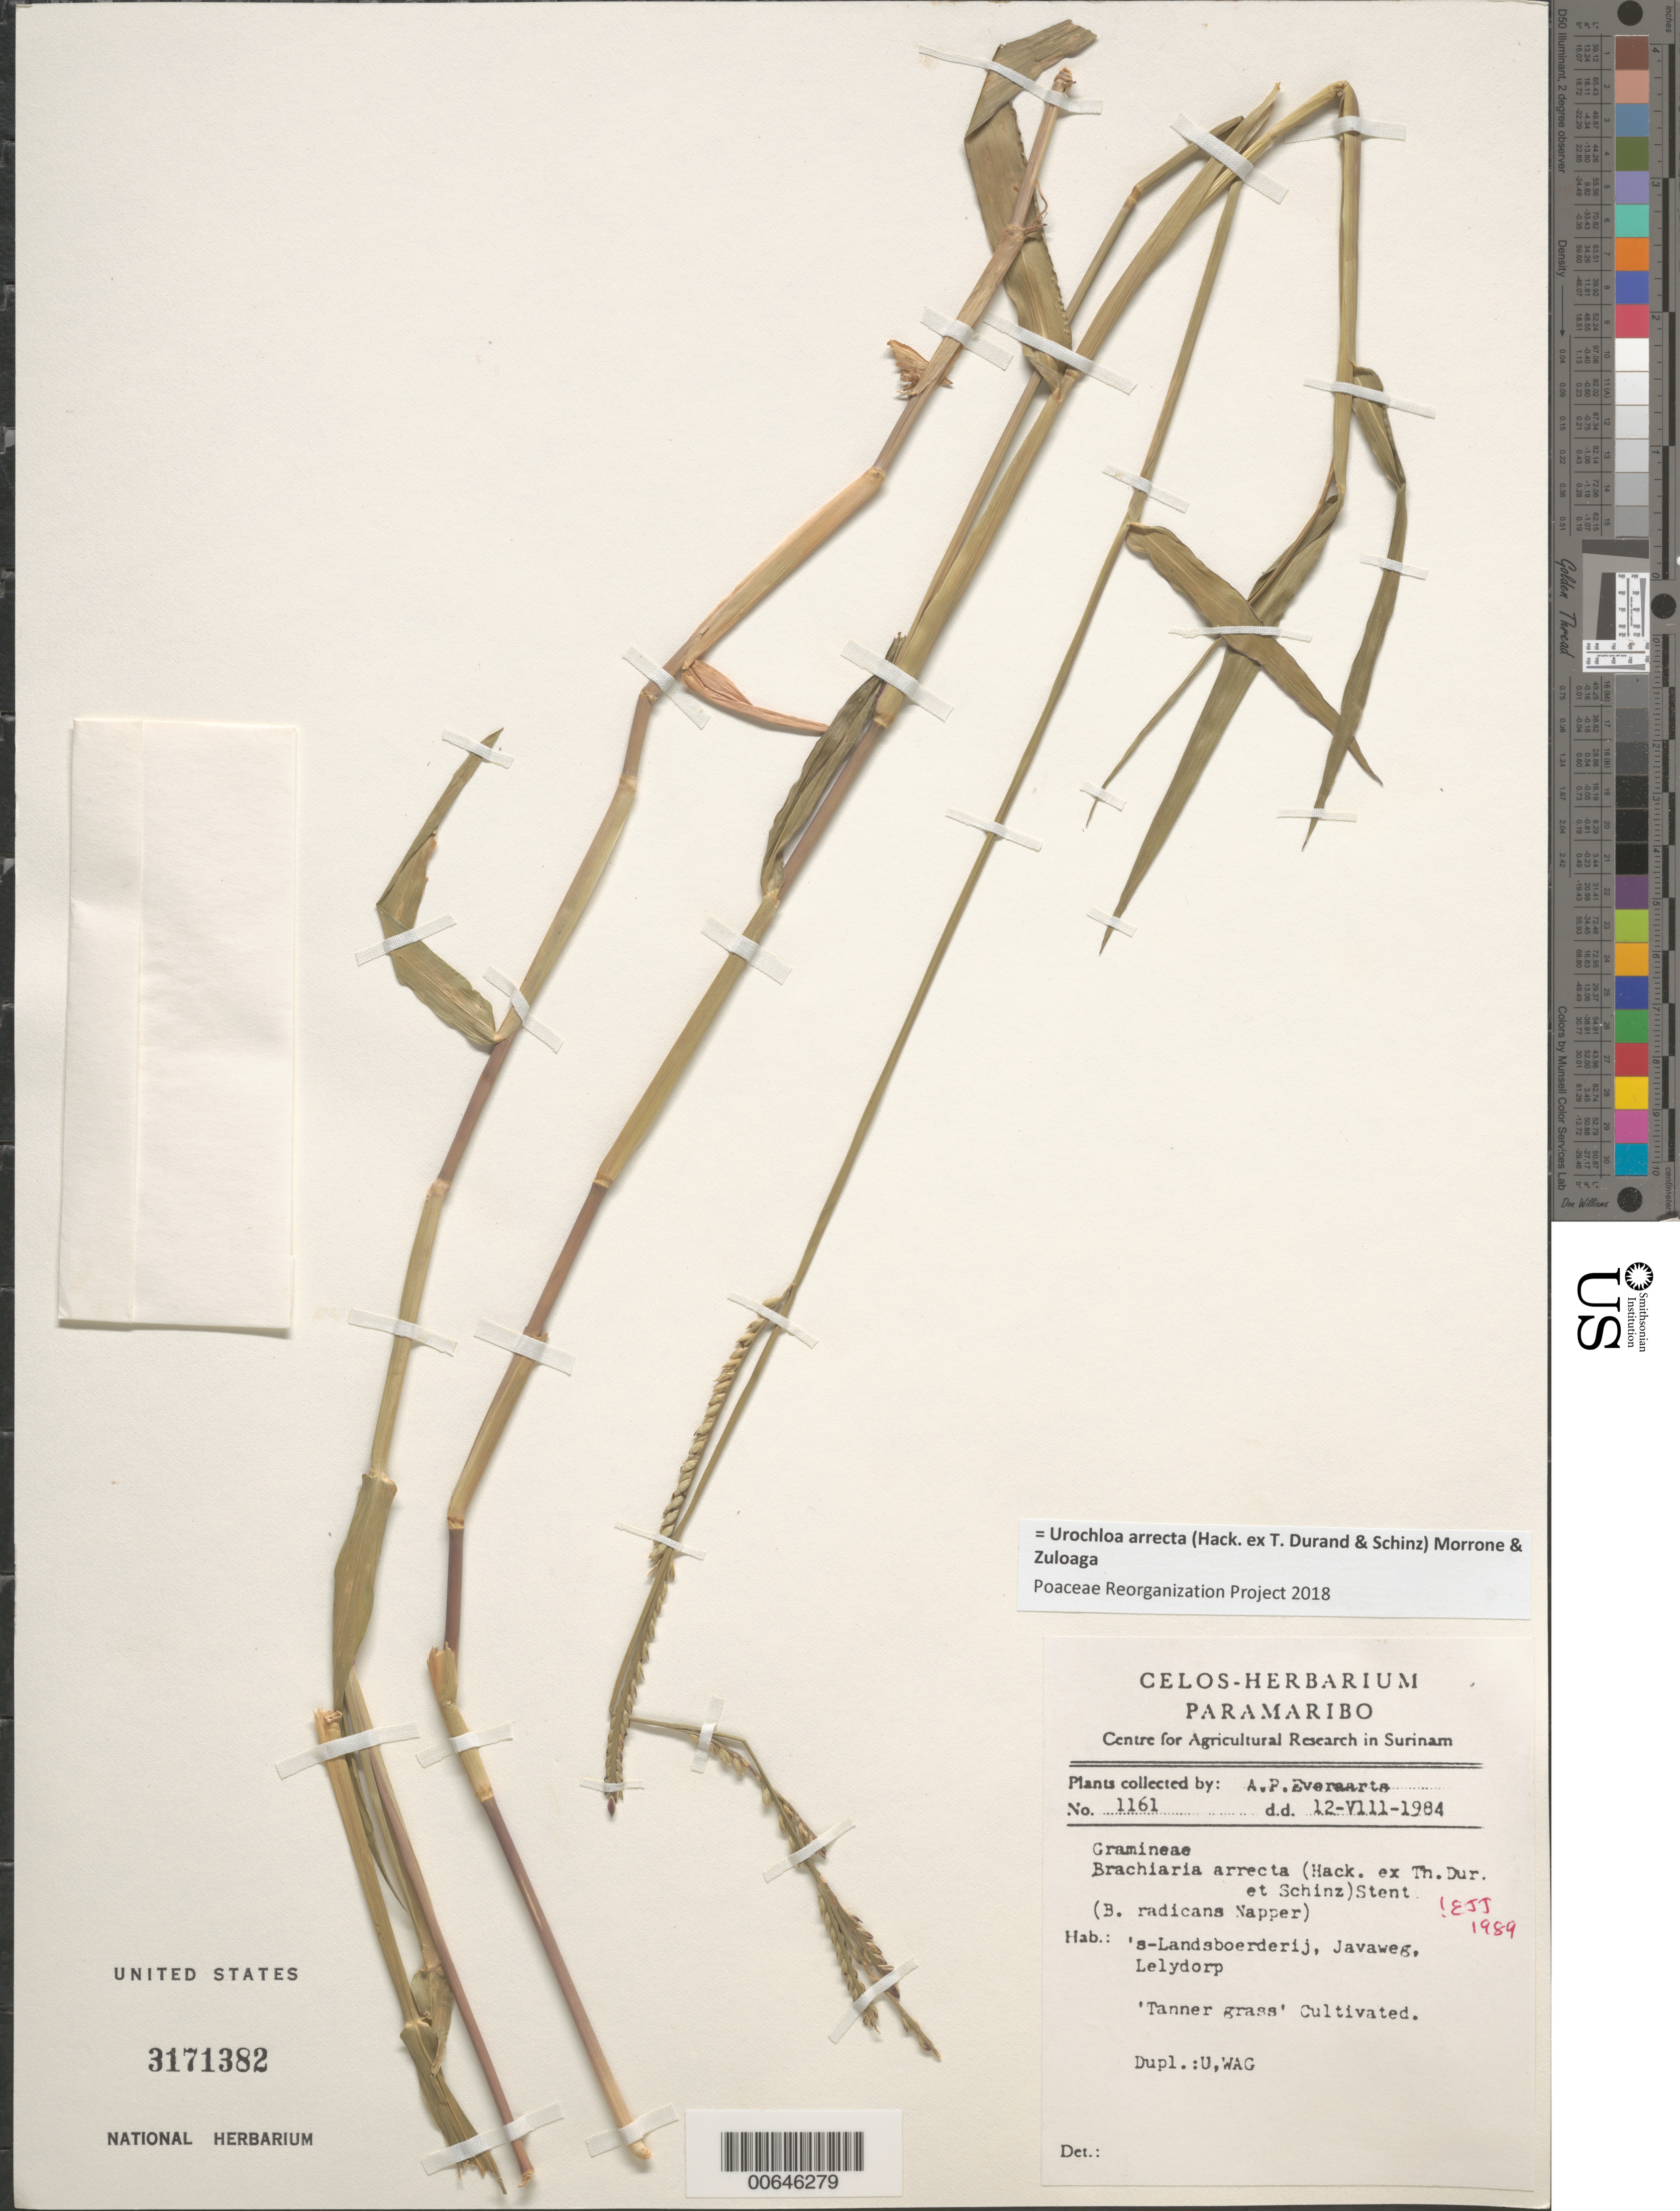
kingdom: Plantae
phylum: Tracheophyta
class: Liliopsida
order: Poales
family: Poaceae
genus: Brachiaria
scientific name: Brachiaria arrecta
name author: (Hack. ex Durand & Schinz) Stent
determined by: Judziewicz, E. J.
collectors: A. Everaarts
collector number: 1161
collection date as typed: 12-Aug-84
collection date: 1984-08-12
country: Suriname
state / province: Saramacca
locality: Landsboerderij, Javaweg, Lelydorp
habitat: Cultivated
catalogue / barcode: US 3171382